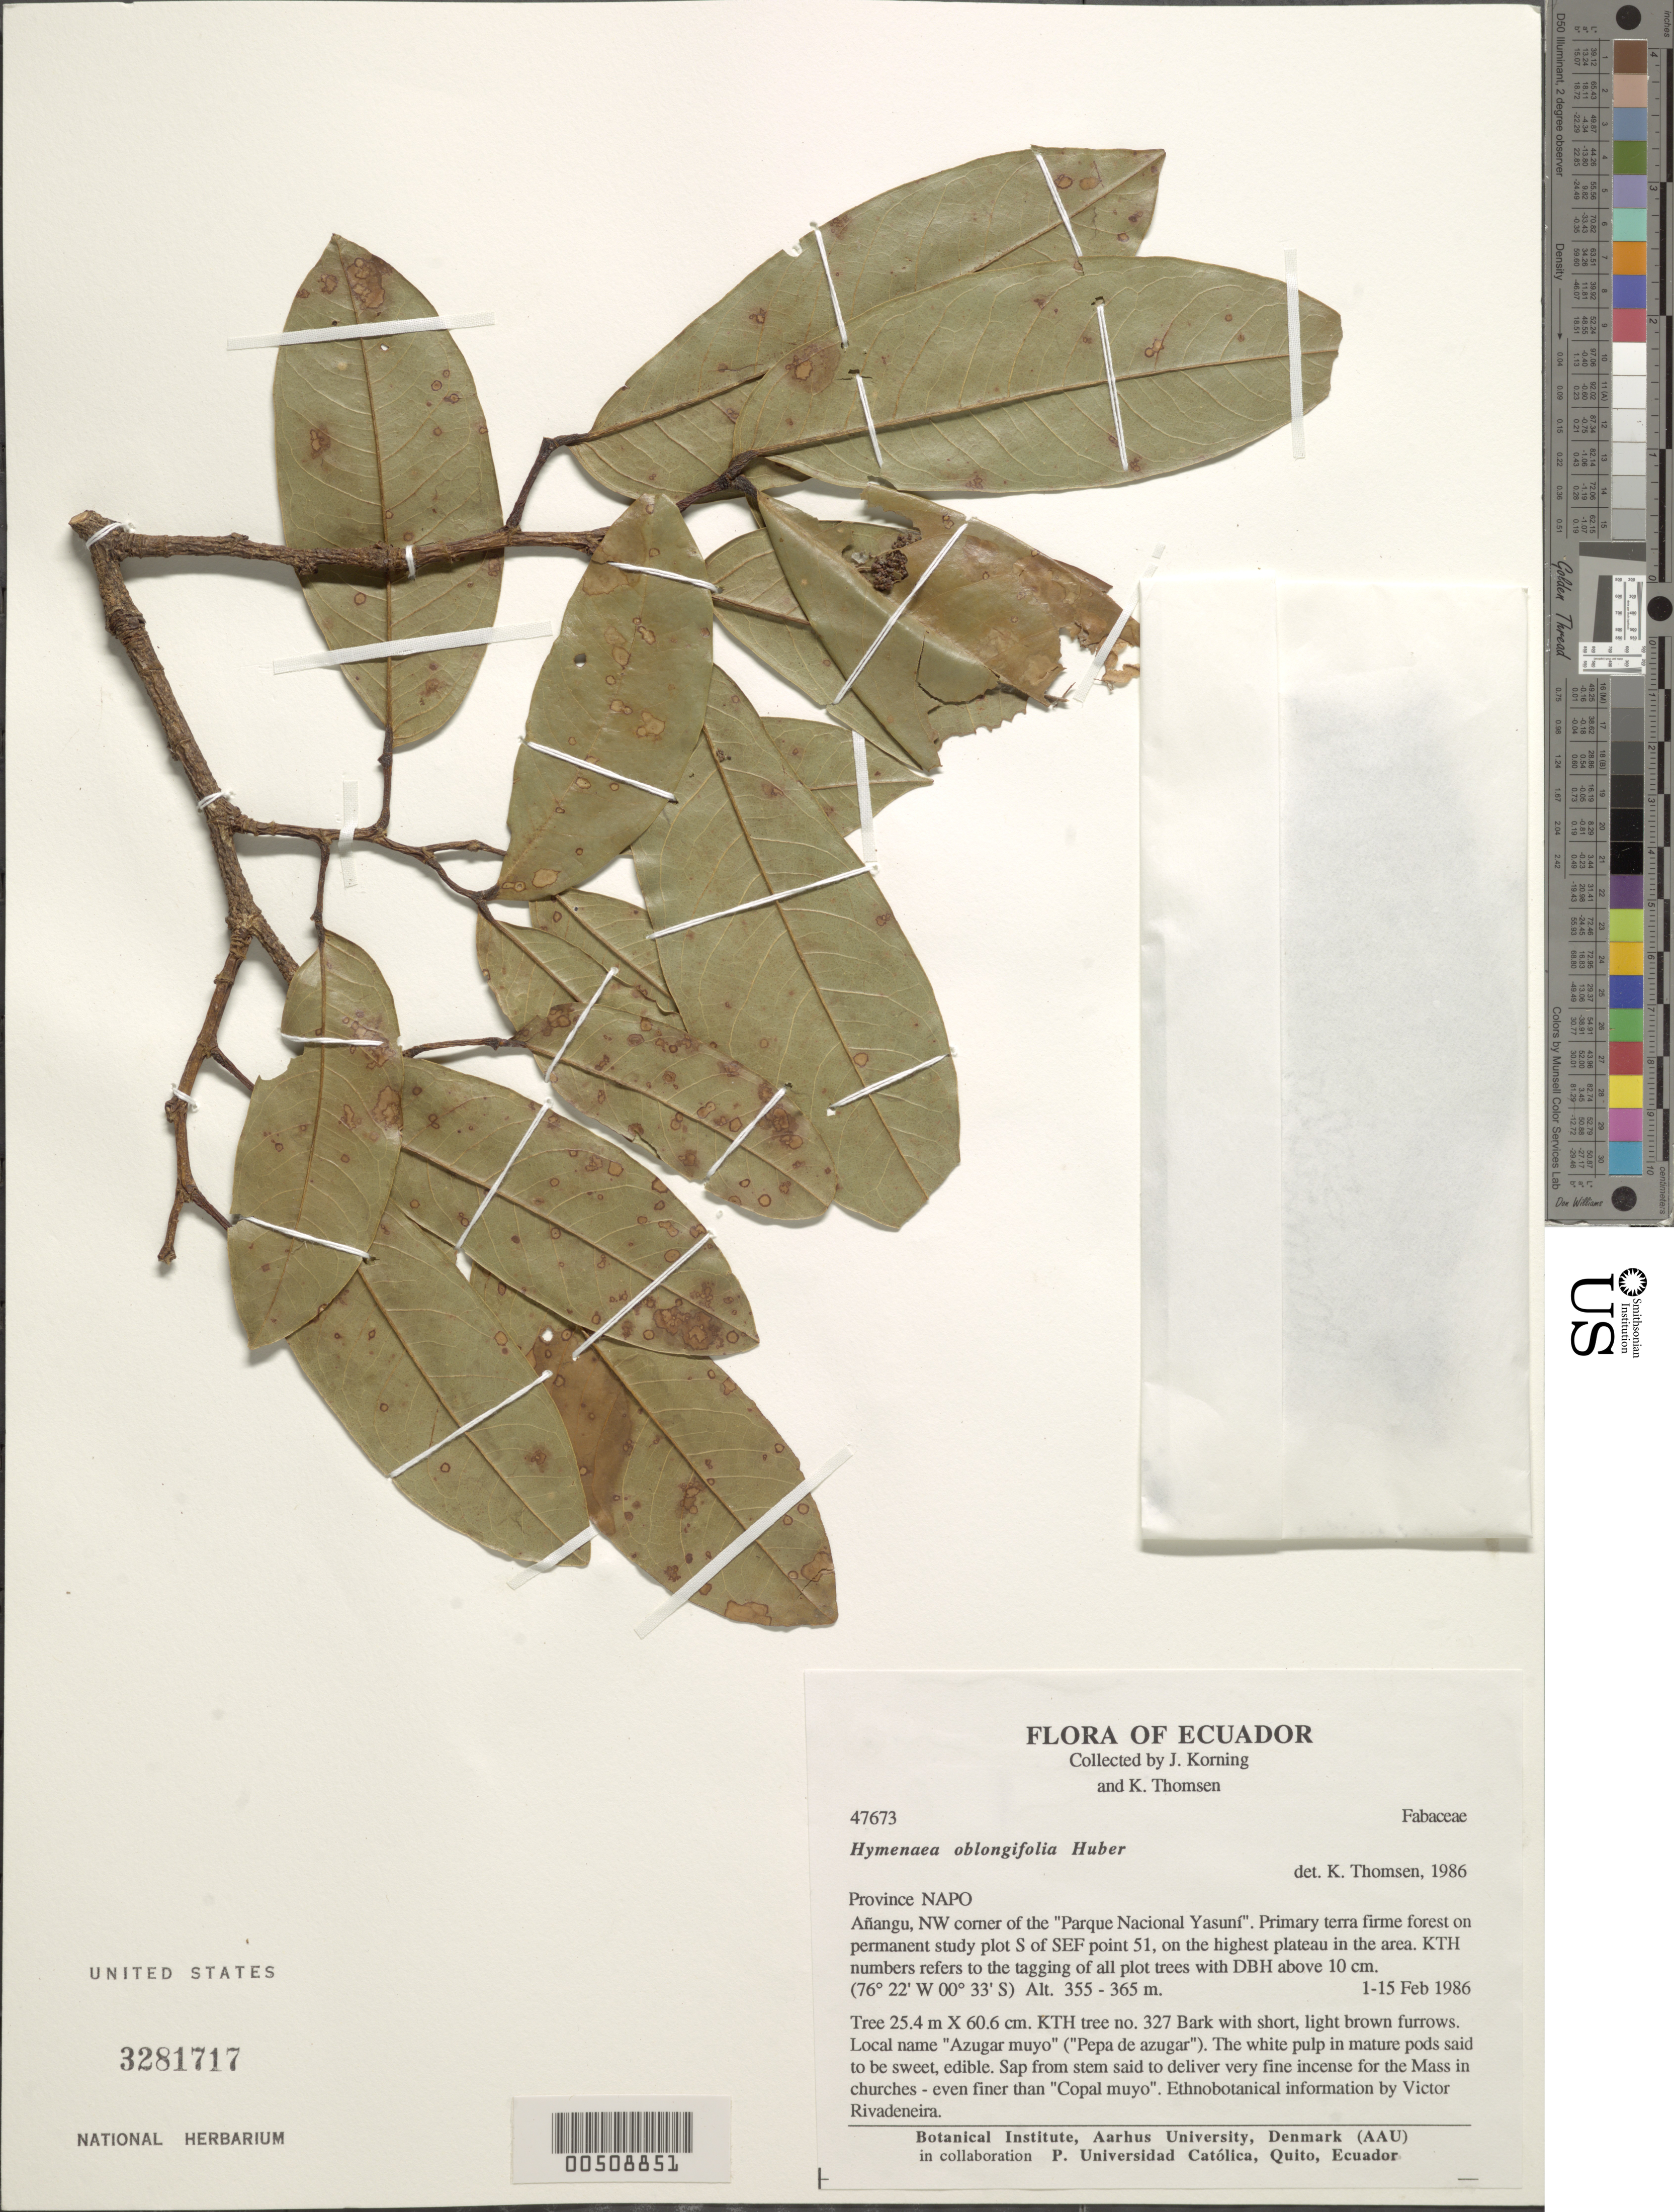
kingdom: Plantae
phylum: Tracheophyta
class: Magnoliopsida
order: Fabales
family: Fabaceae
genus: Hymenaea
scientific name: Hymenaea oblongifolia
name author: Huber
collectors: J. Korning & K. Thomsen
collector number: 47673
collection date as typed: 01 Feb 1986 to 15 Feb 1986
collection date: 1986-02-01/1986-02-15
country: Ecuador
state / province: Napo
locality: Yasuni national park,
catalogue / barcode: US 3281717